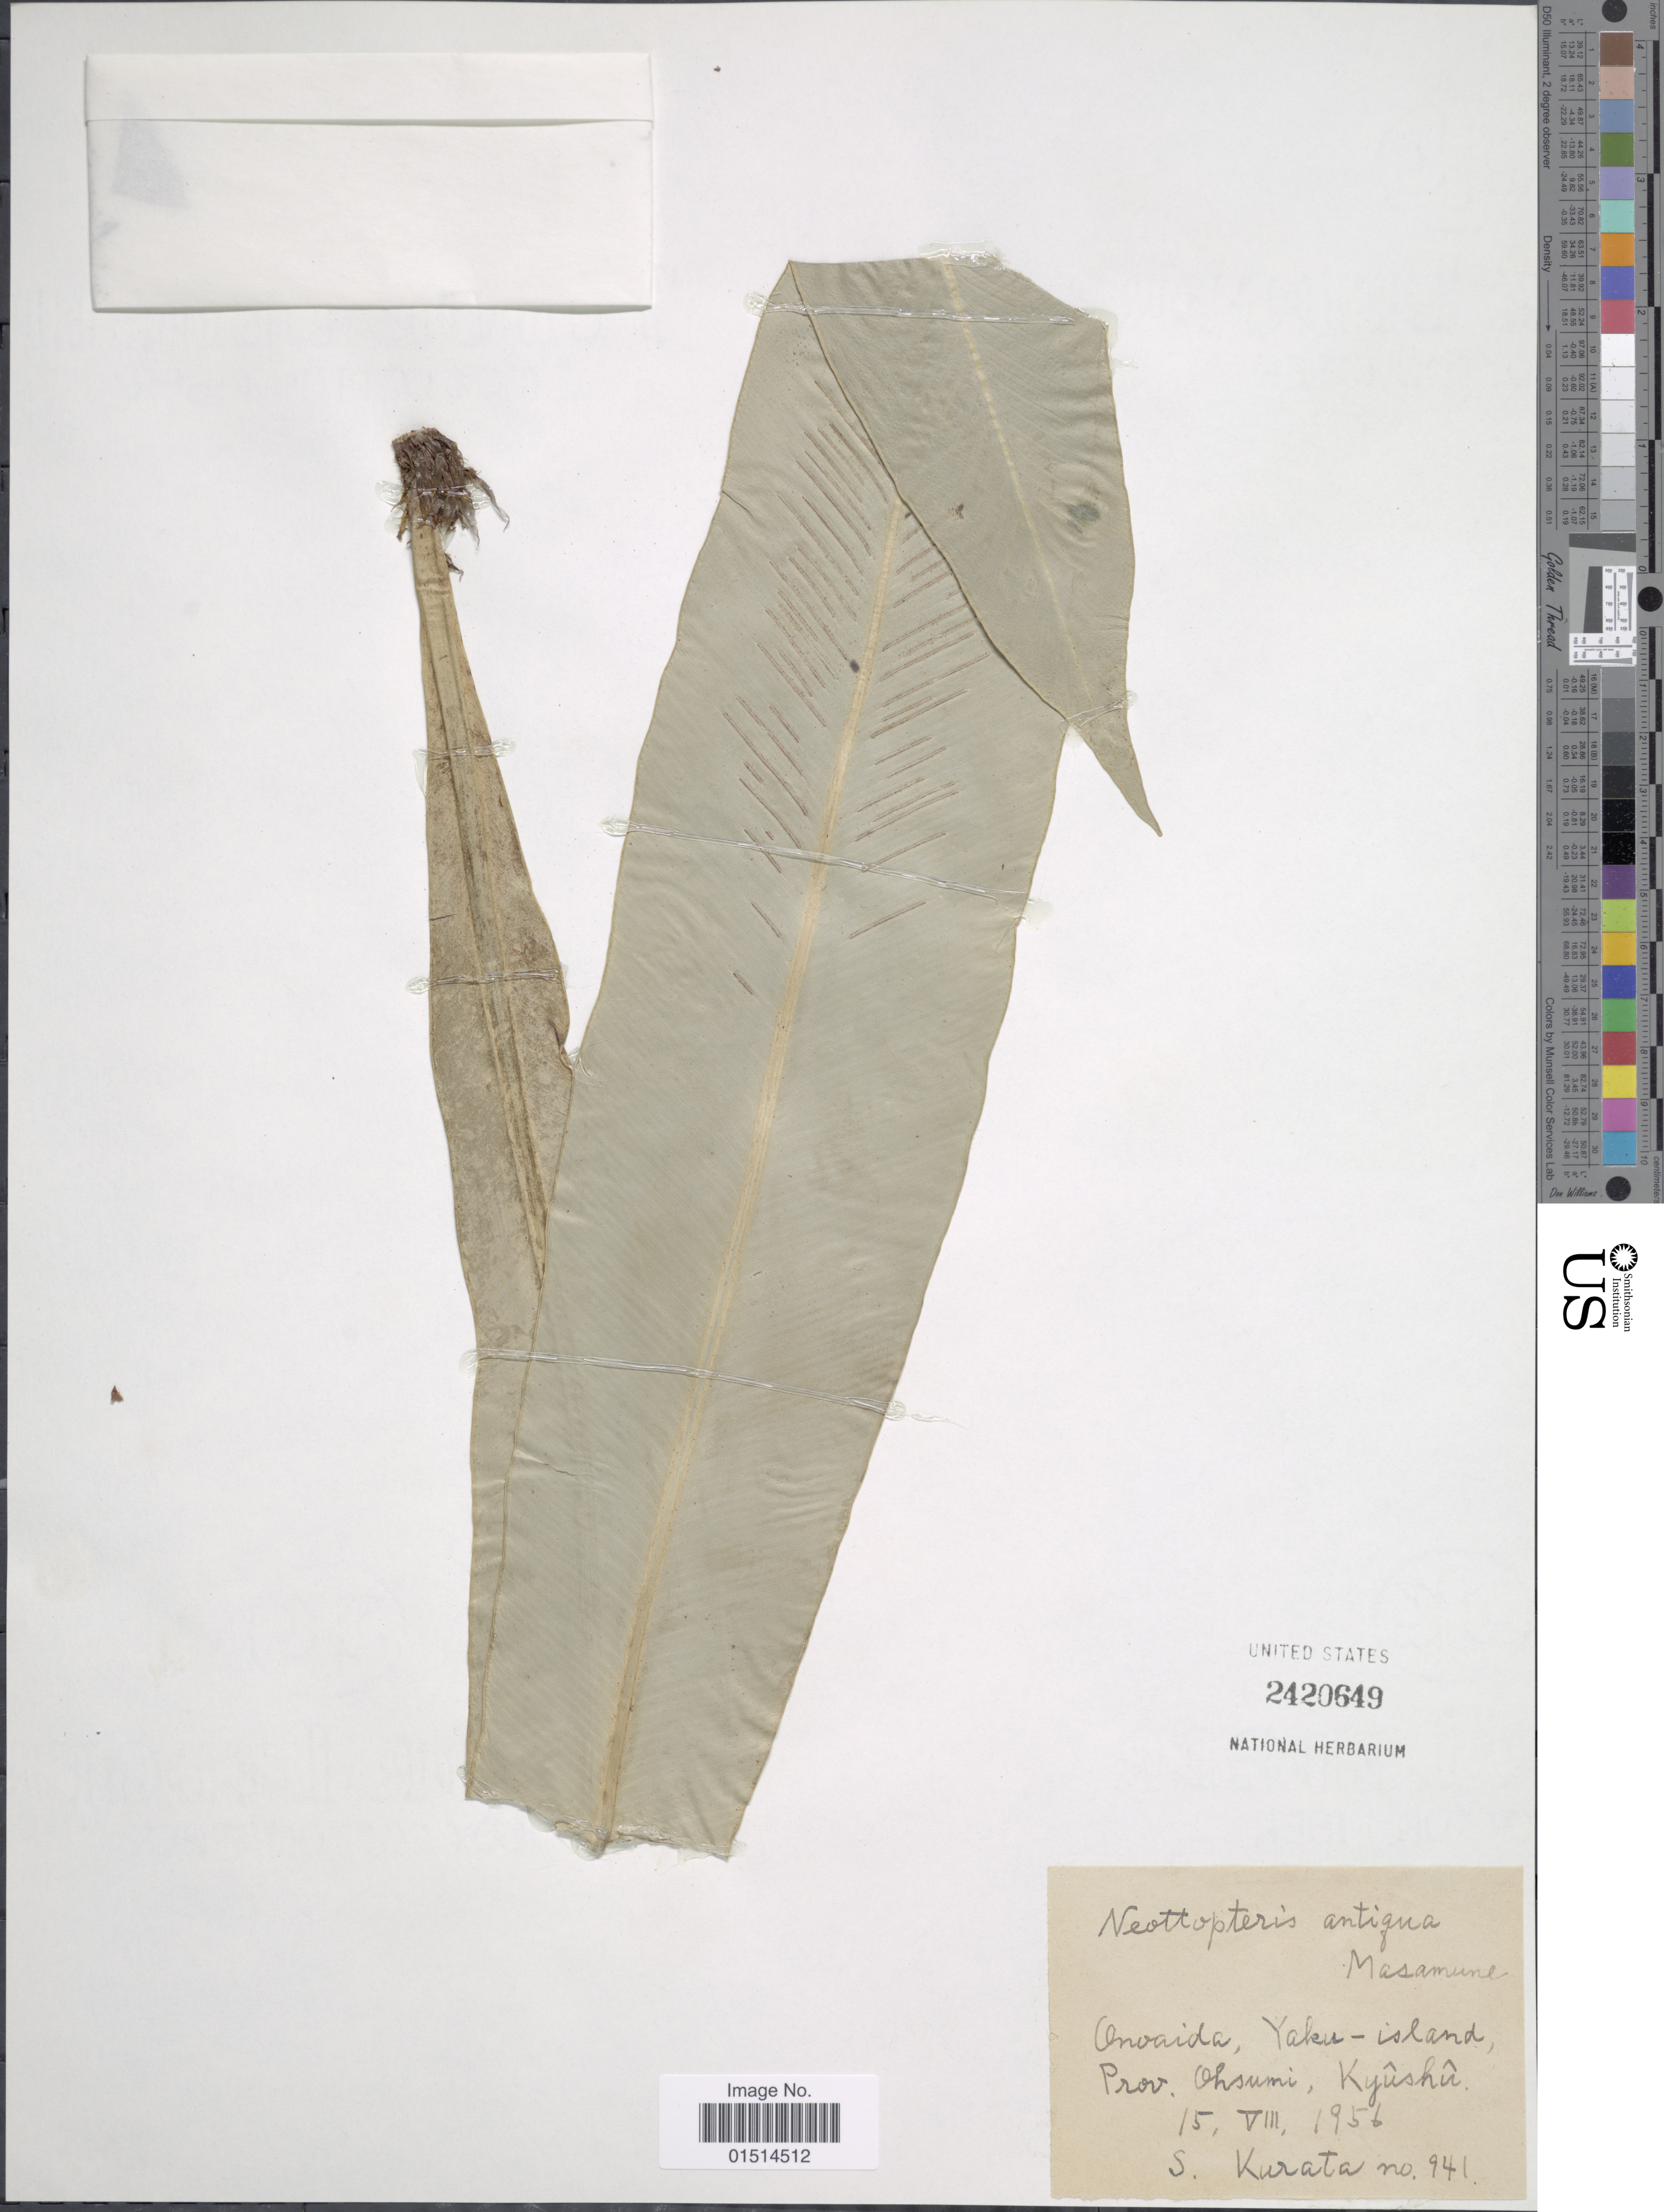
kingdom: Plantae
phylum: Tracheophyta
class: Polypodiopsida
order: Polypodiales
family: Aspleniaceae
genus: Asplenium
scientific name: Asplenium antiquum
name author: Makino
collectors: Sa. Kurata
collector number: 941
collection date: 1956-08-15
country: Japan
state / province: Kagosima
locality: Yaku-island, Prov. Ohsumi, Kyushu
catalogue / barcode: US 2420649